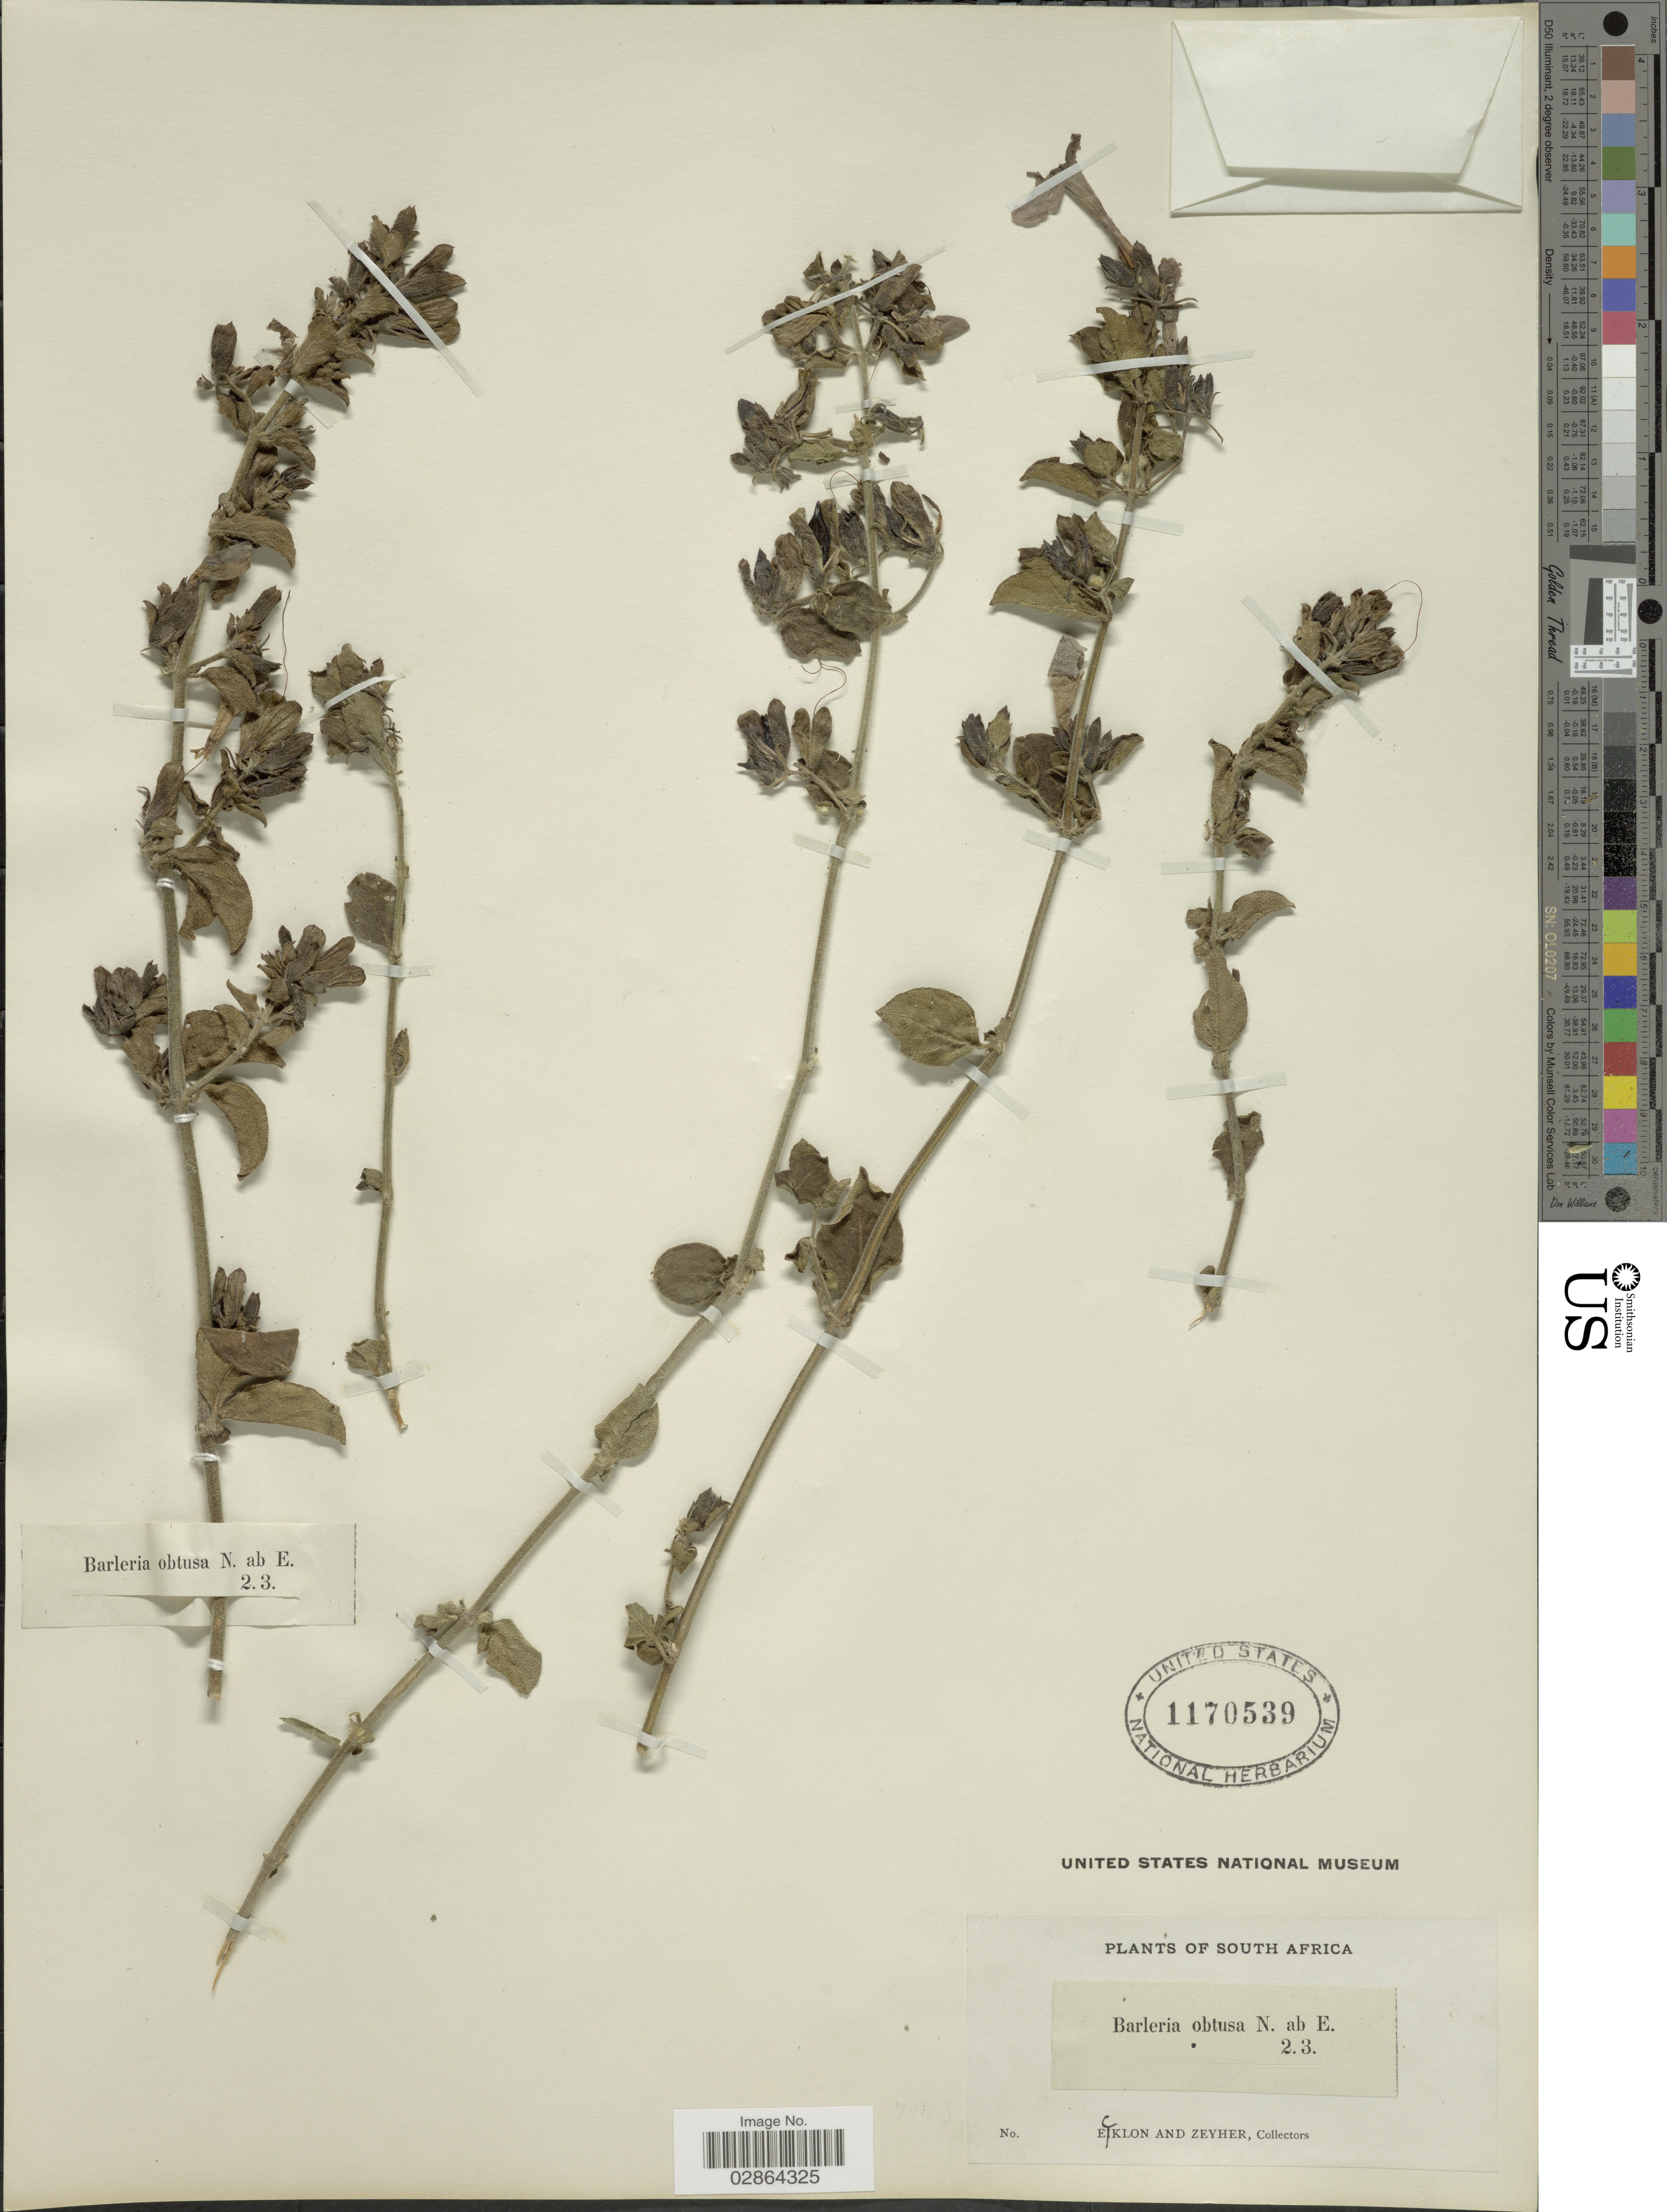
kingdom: Plantae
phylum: Tracheophyta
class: Magnoliopsida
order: Lamiales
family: Acanthaceae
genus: Barleria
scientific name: Barleria obtusa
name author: Nees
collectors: -. Ecklon & -. Zeyher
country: South Africa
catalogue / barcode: US 1170539